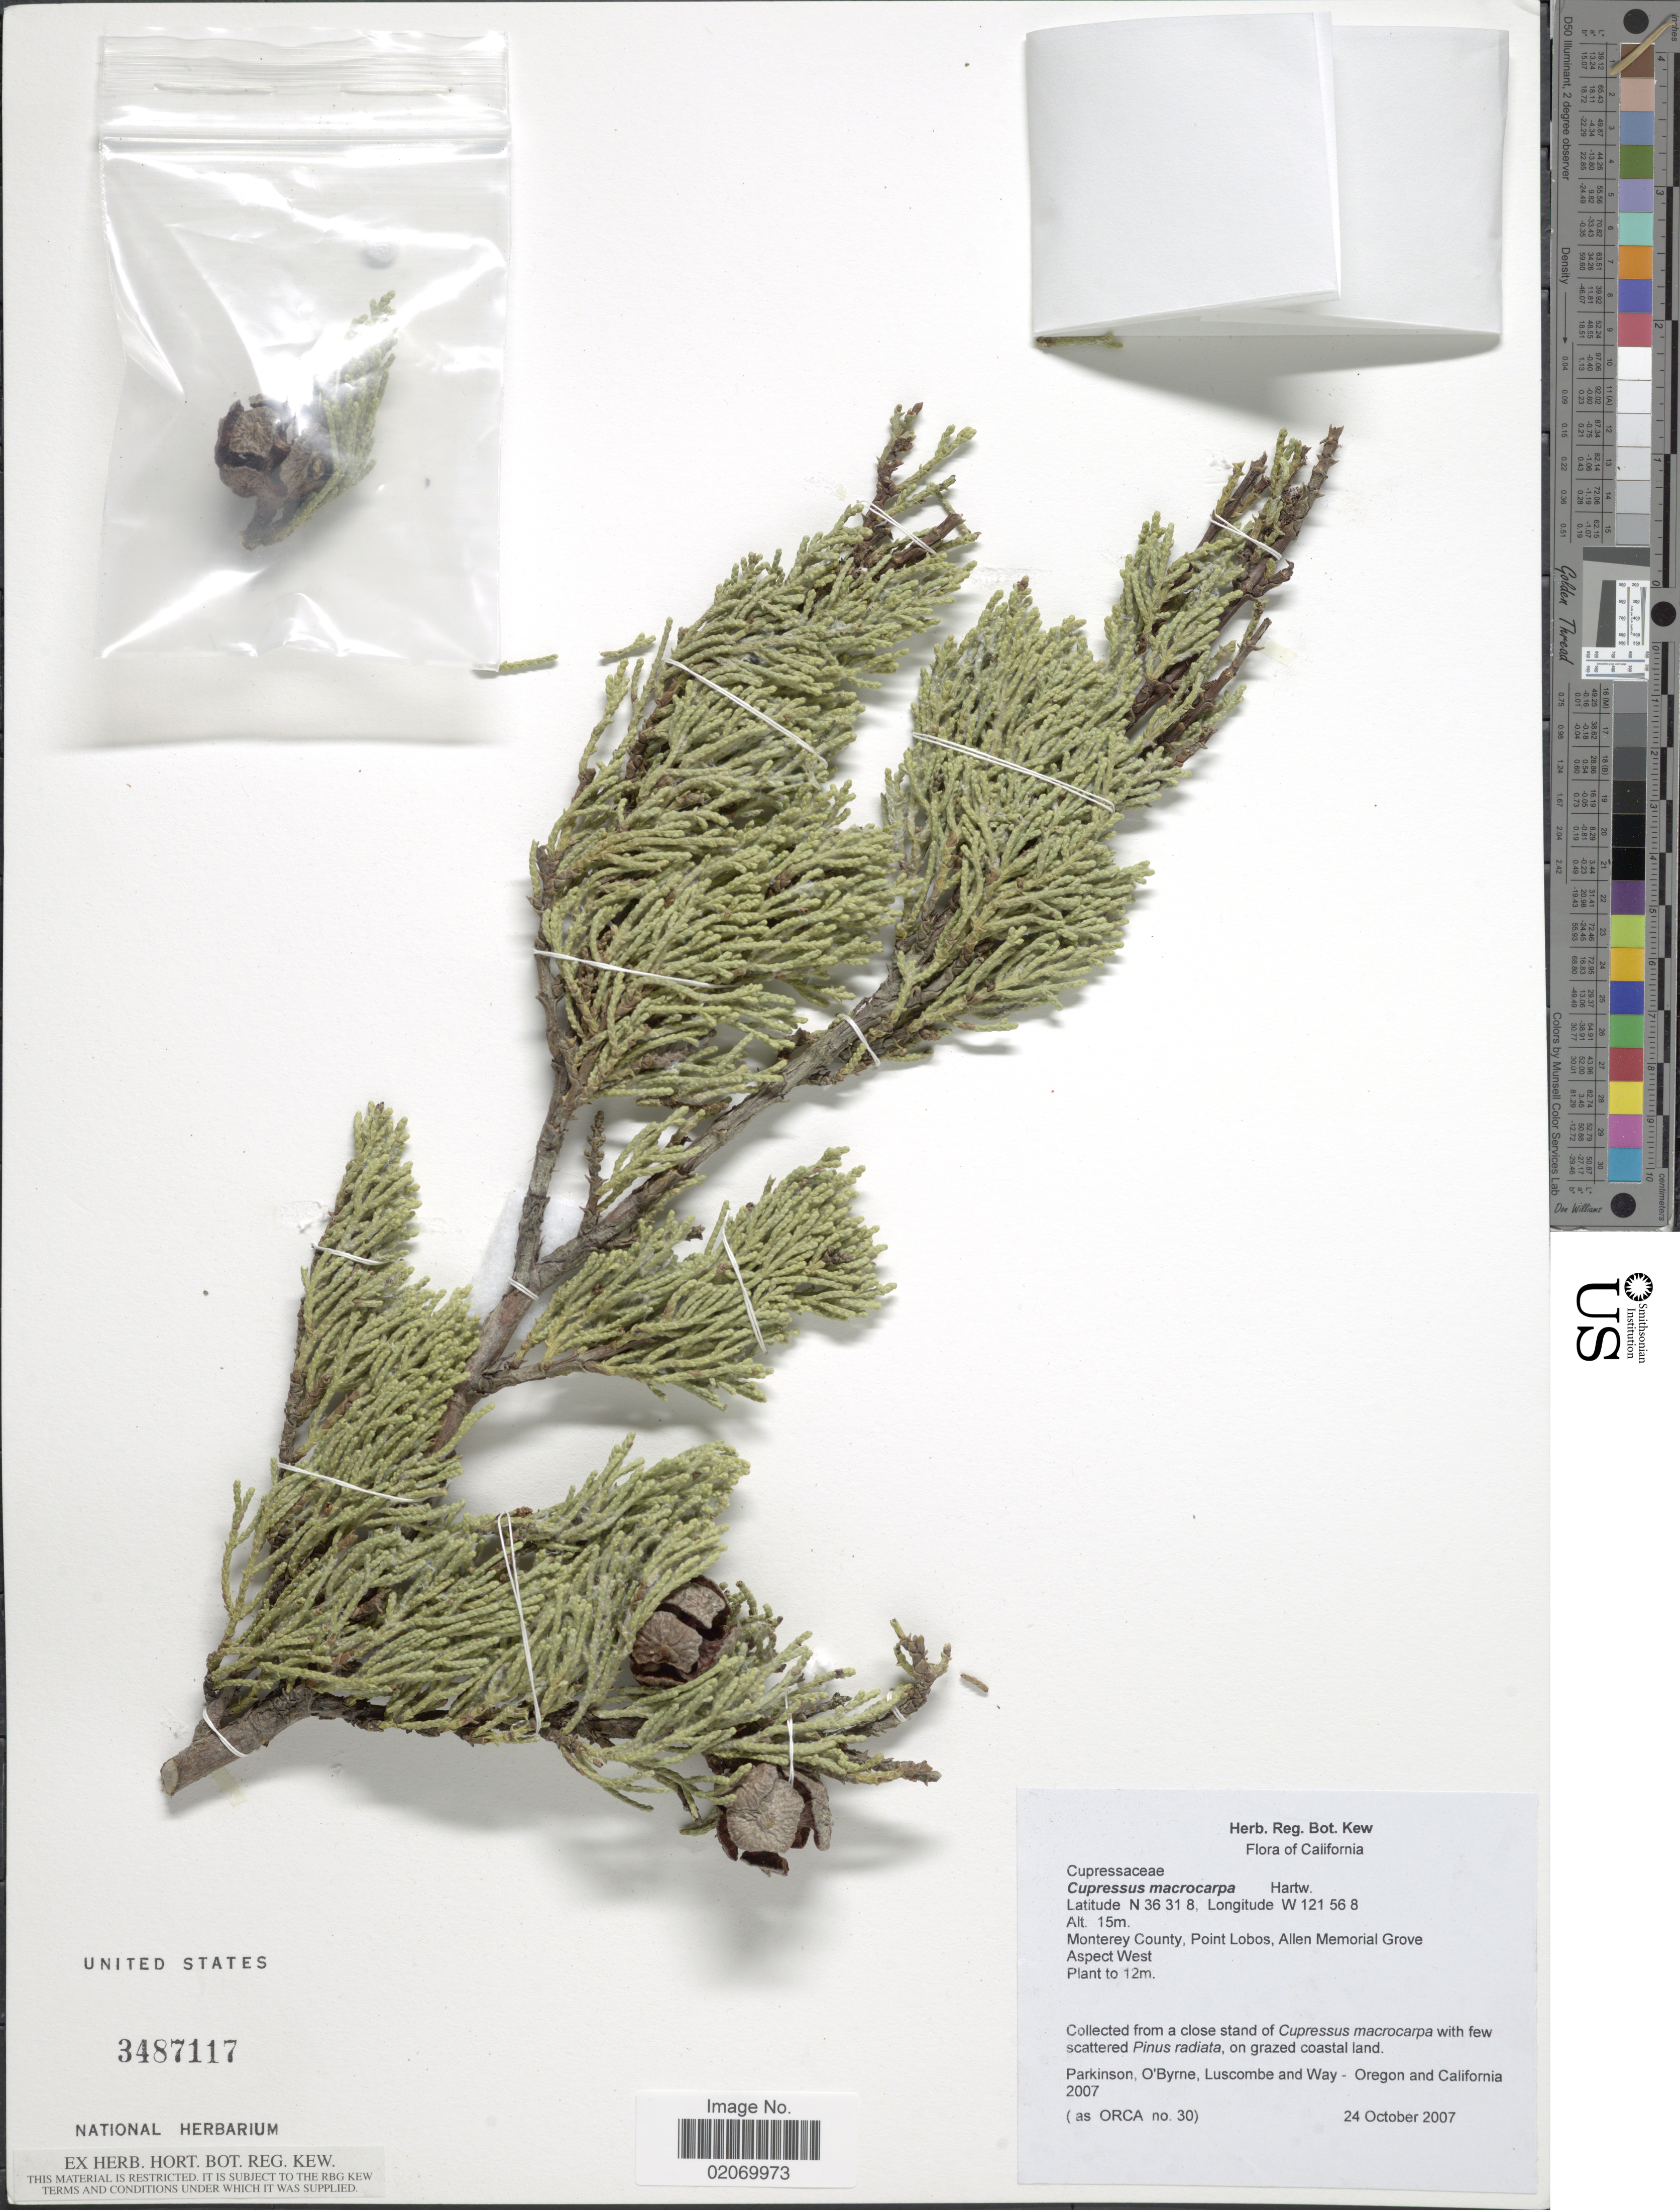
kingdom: Plantae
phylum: Tracheophyta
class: Pinopsida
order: Pinales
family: Cupressaceae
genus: Hesperocyparis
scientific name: Hesperocyparis macrocarpa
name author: (Hartw. ex Gordon) Bartel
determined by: (US) Smithsonian Institution - National Museum of Natural History - Department of Botany (UNITED STATES)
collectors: Parkinson, --, O'Byrne, Luscombe & -. Way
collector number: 30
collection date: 2007-10-24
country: United States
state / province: California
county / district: Monterey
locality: Monterey County, Point Lobos, Allen Memorial Grove, Aspect West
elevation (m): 15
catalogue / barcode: US 3487117